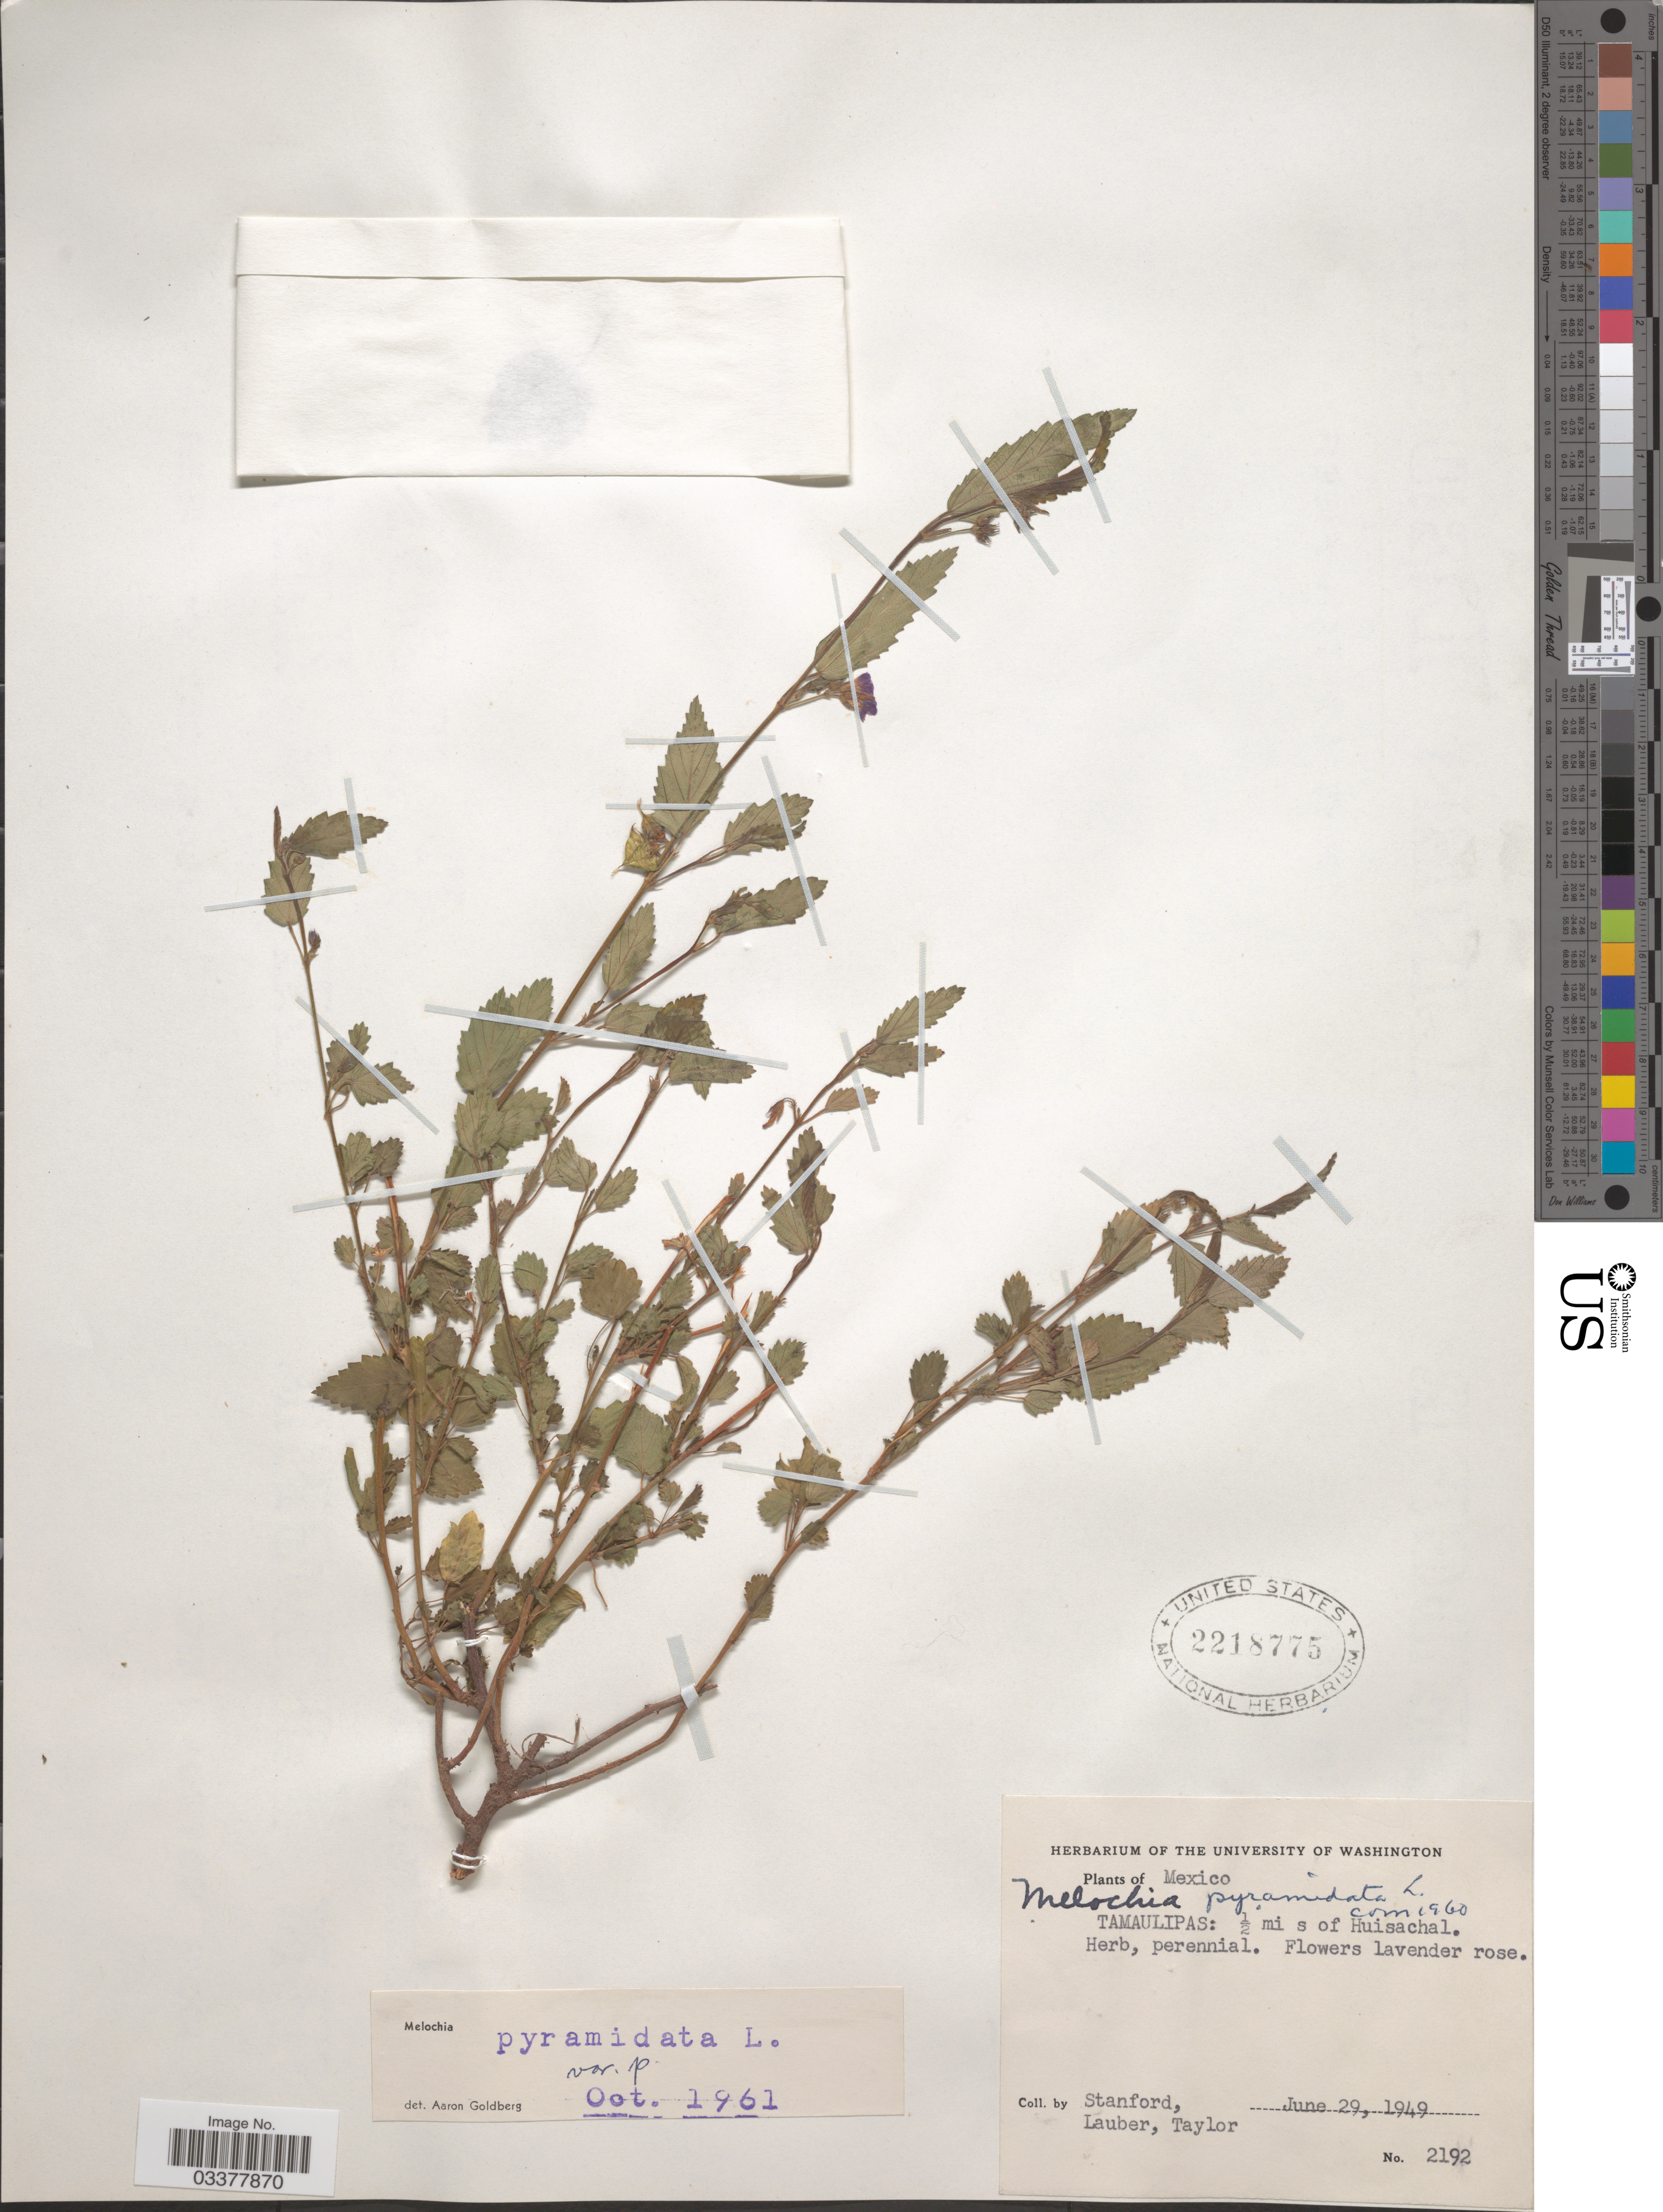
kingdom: Plantae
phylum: Tracheophyta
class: Magnoliopsida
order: Malvales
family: Malvaceae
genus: Melochia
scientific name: Melochia pyramidata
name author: L.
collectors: -. Stanford, Lauber, -- & -- Taylor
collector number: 2192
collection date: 1949-06-29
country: Mexico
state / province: Tamaulipas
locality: ½ mi s of Huisachal.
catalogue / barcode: US 2218775